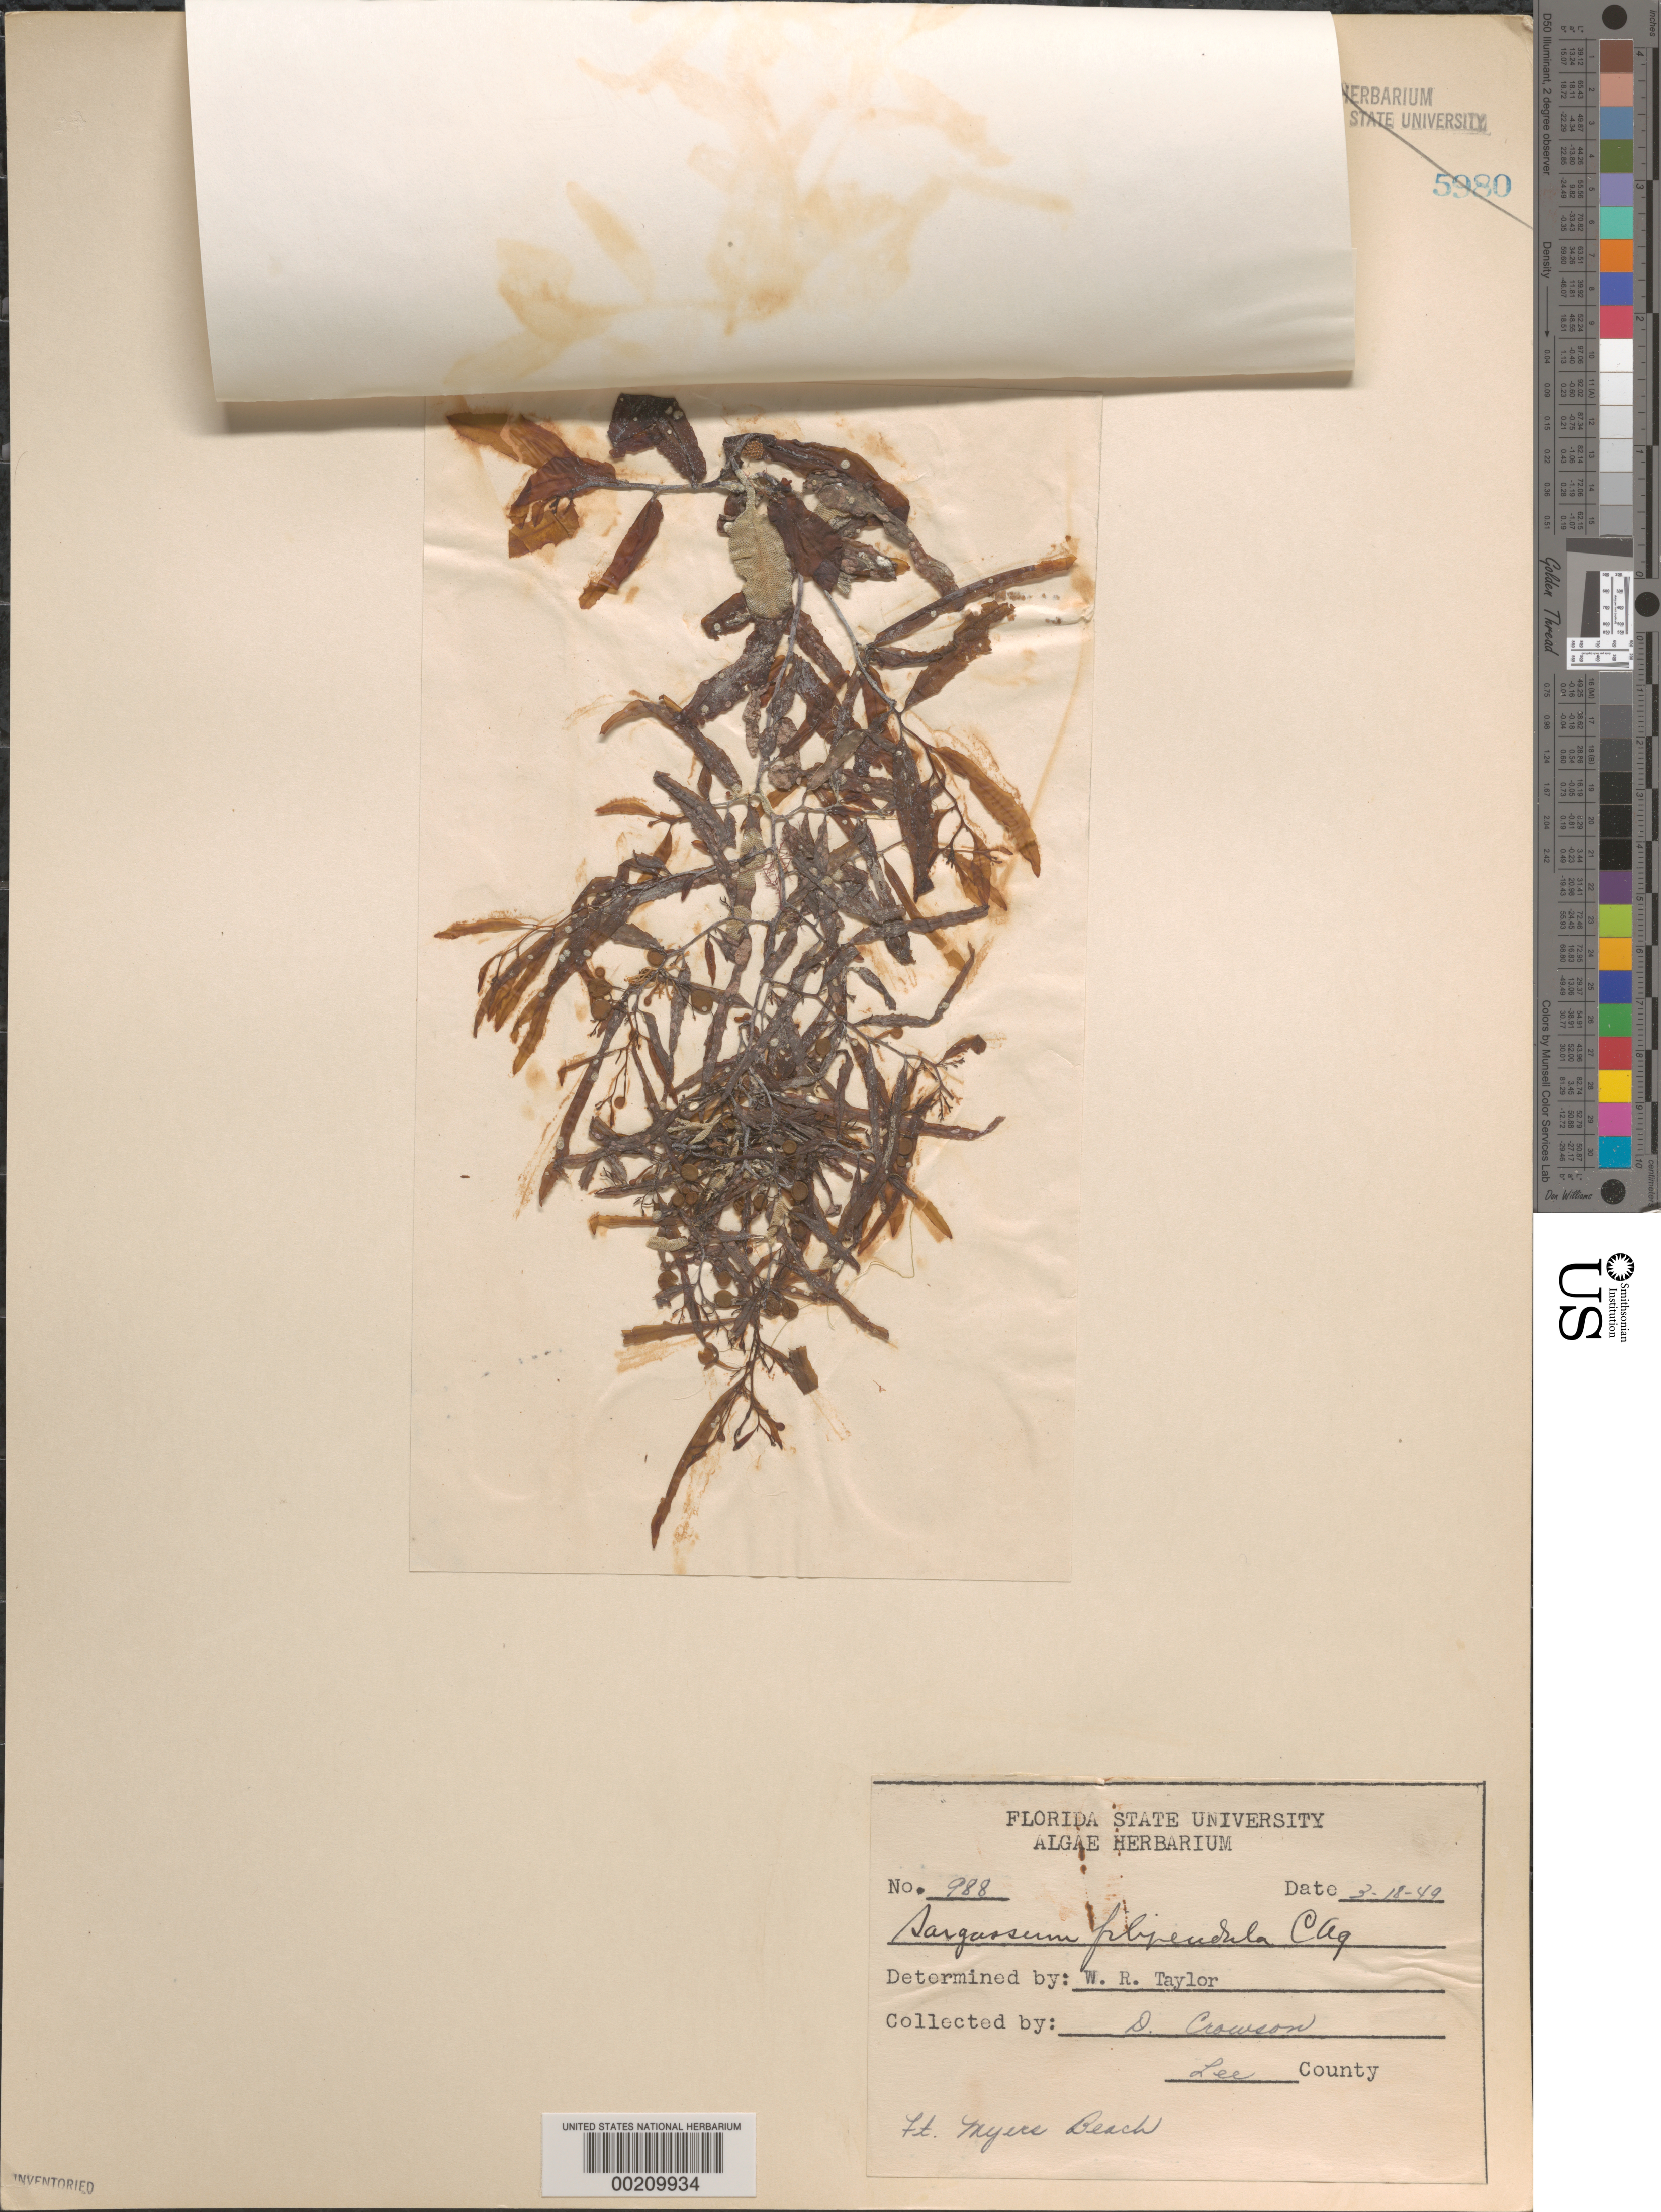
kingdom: Chromista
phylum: Ochrophyta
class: Phaeophyceae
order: Fucales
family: Sargassaceae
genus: Sargassum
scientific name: Sargassum filipendula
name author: C. Agardh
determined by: Taylor, William R.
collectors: D. Crowson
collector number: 988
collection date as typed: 18 Mar 1949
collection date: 1949-03-18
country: United States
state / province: Florida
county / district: Lee County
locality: Fort Myers Beach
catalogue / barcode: US 21114